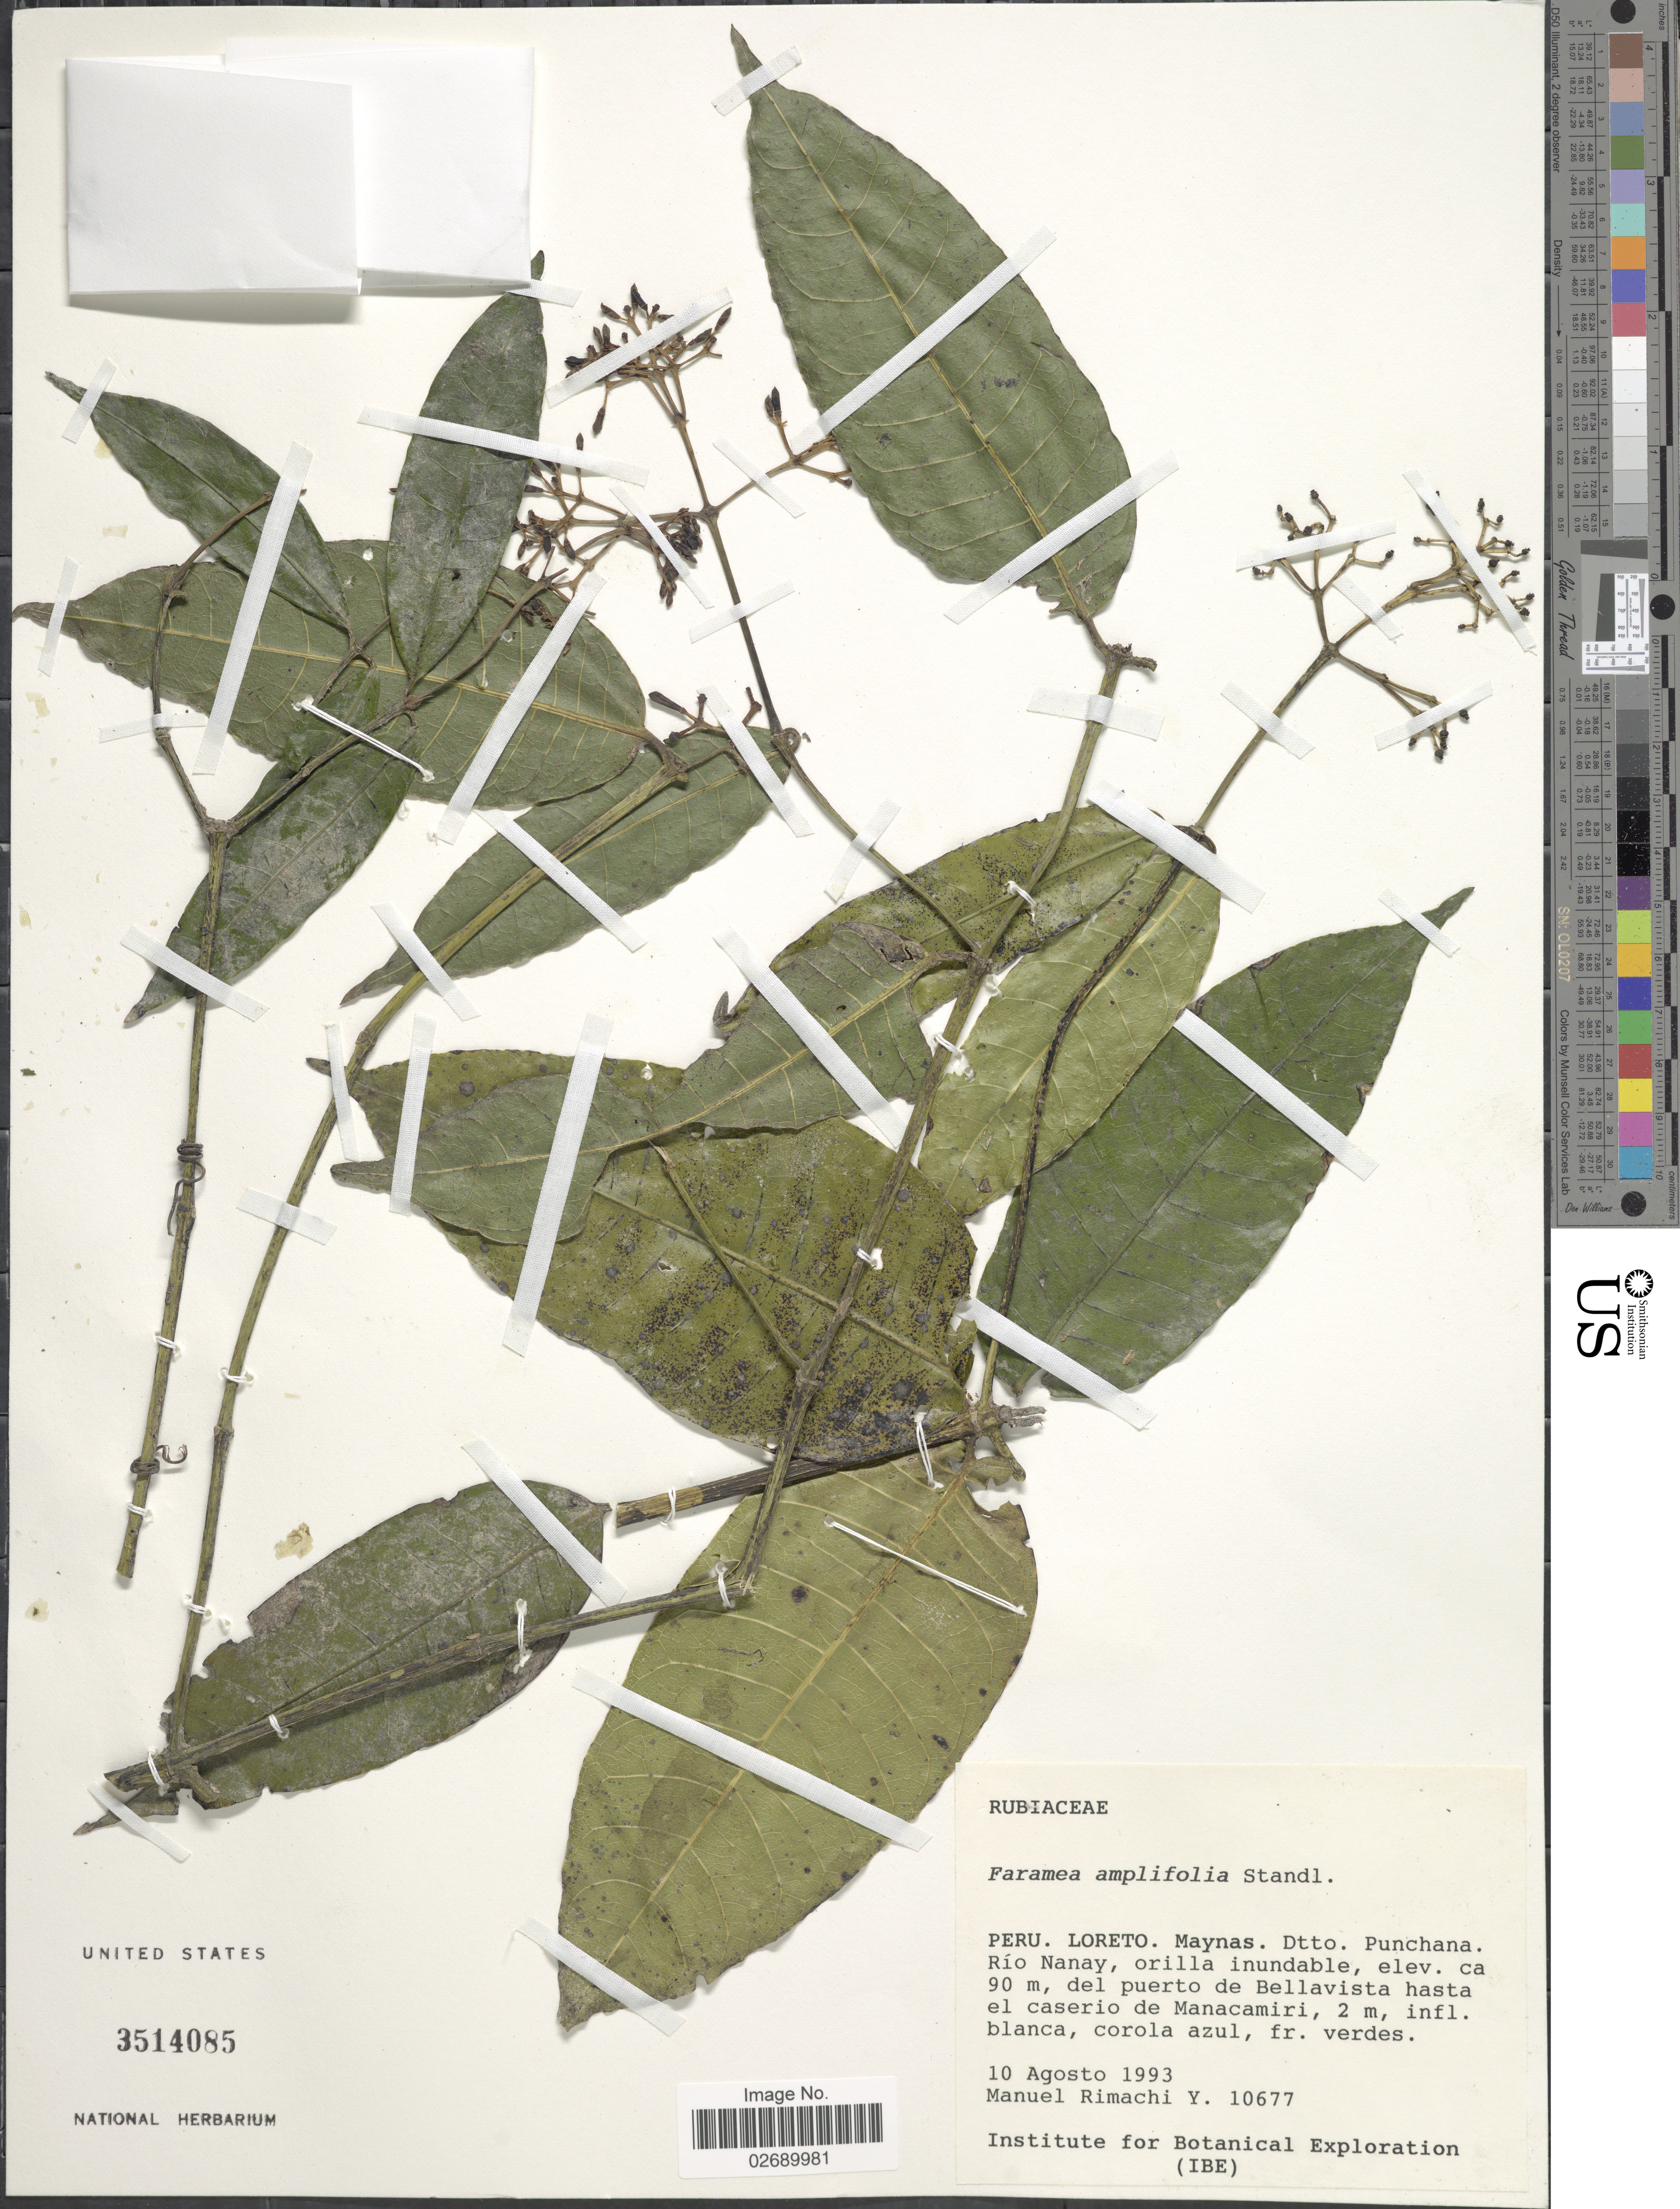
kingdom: Plantae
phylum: Tracheophyta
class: Magnoliopsida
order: Gentianales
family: Rubiaceae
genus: Faramea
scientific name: Faramea amplifolia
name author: Standl.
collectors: M. Rimachi Y.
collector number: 10677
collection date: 1993-08-10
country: Peru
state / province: Loreto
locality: Maynas. Dtto. Punchana. Rio Nanay, del puerto Bellavista hasta el caserio de Manacamiri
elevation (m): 90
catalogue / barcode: US 3514085